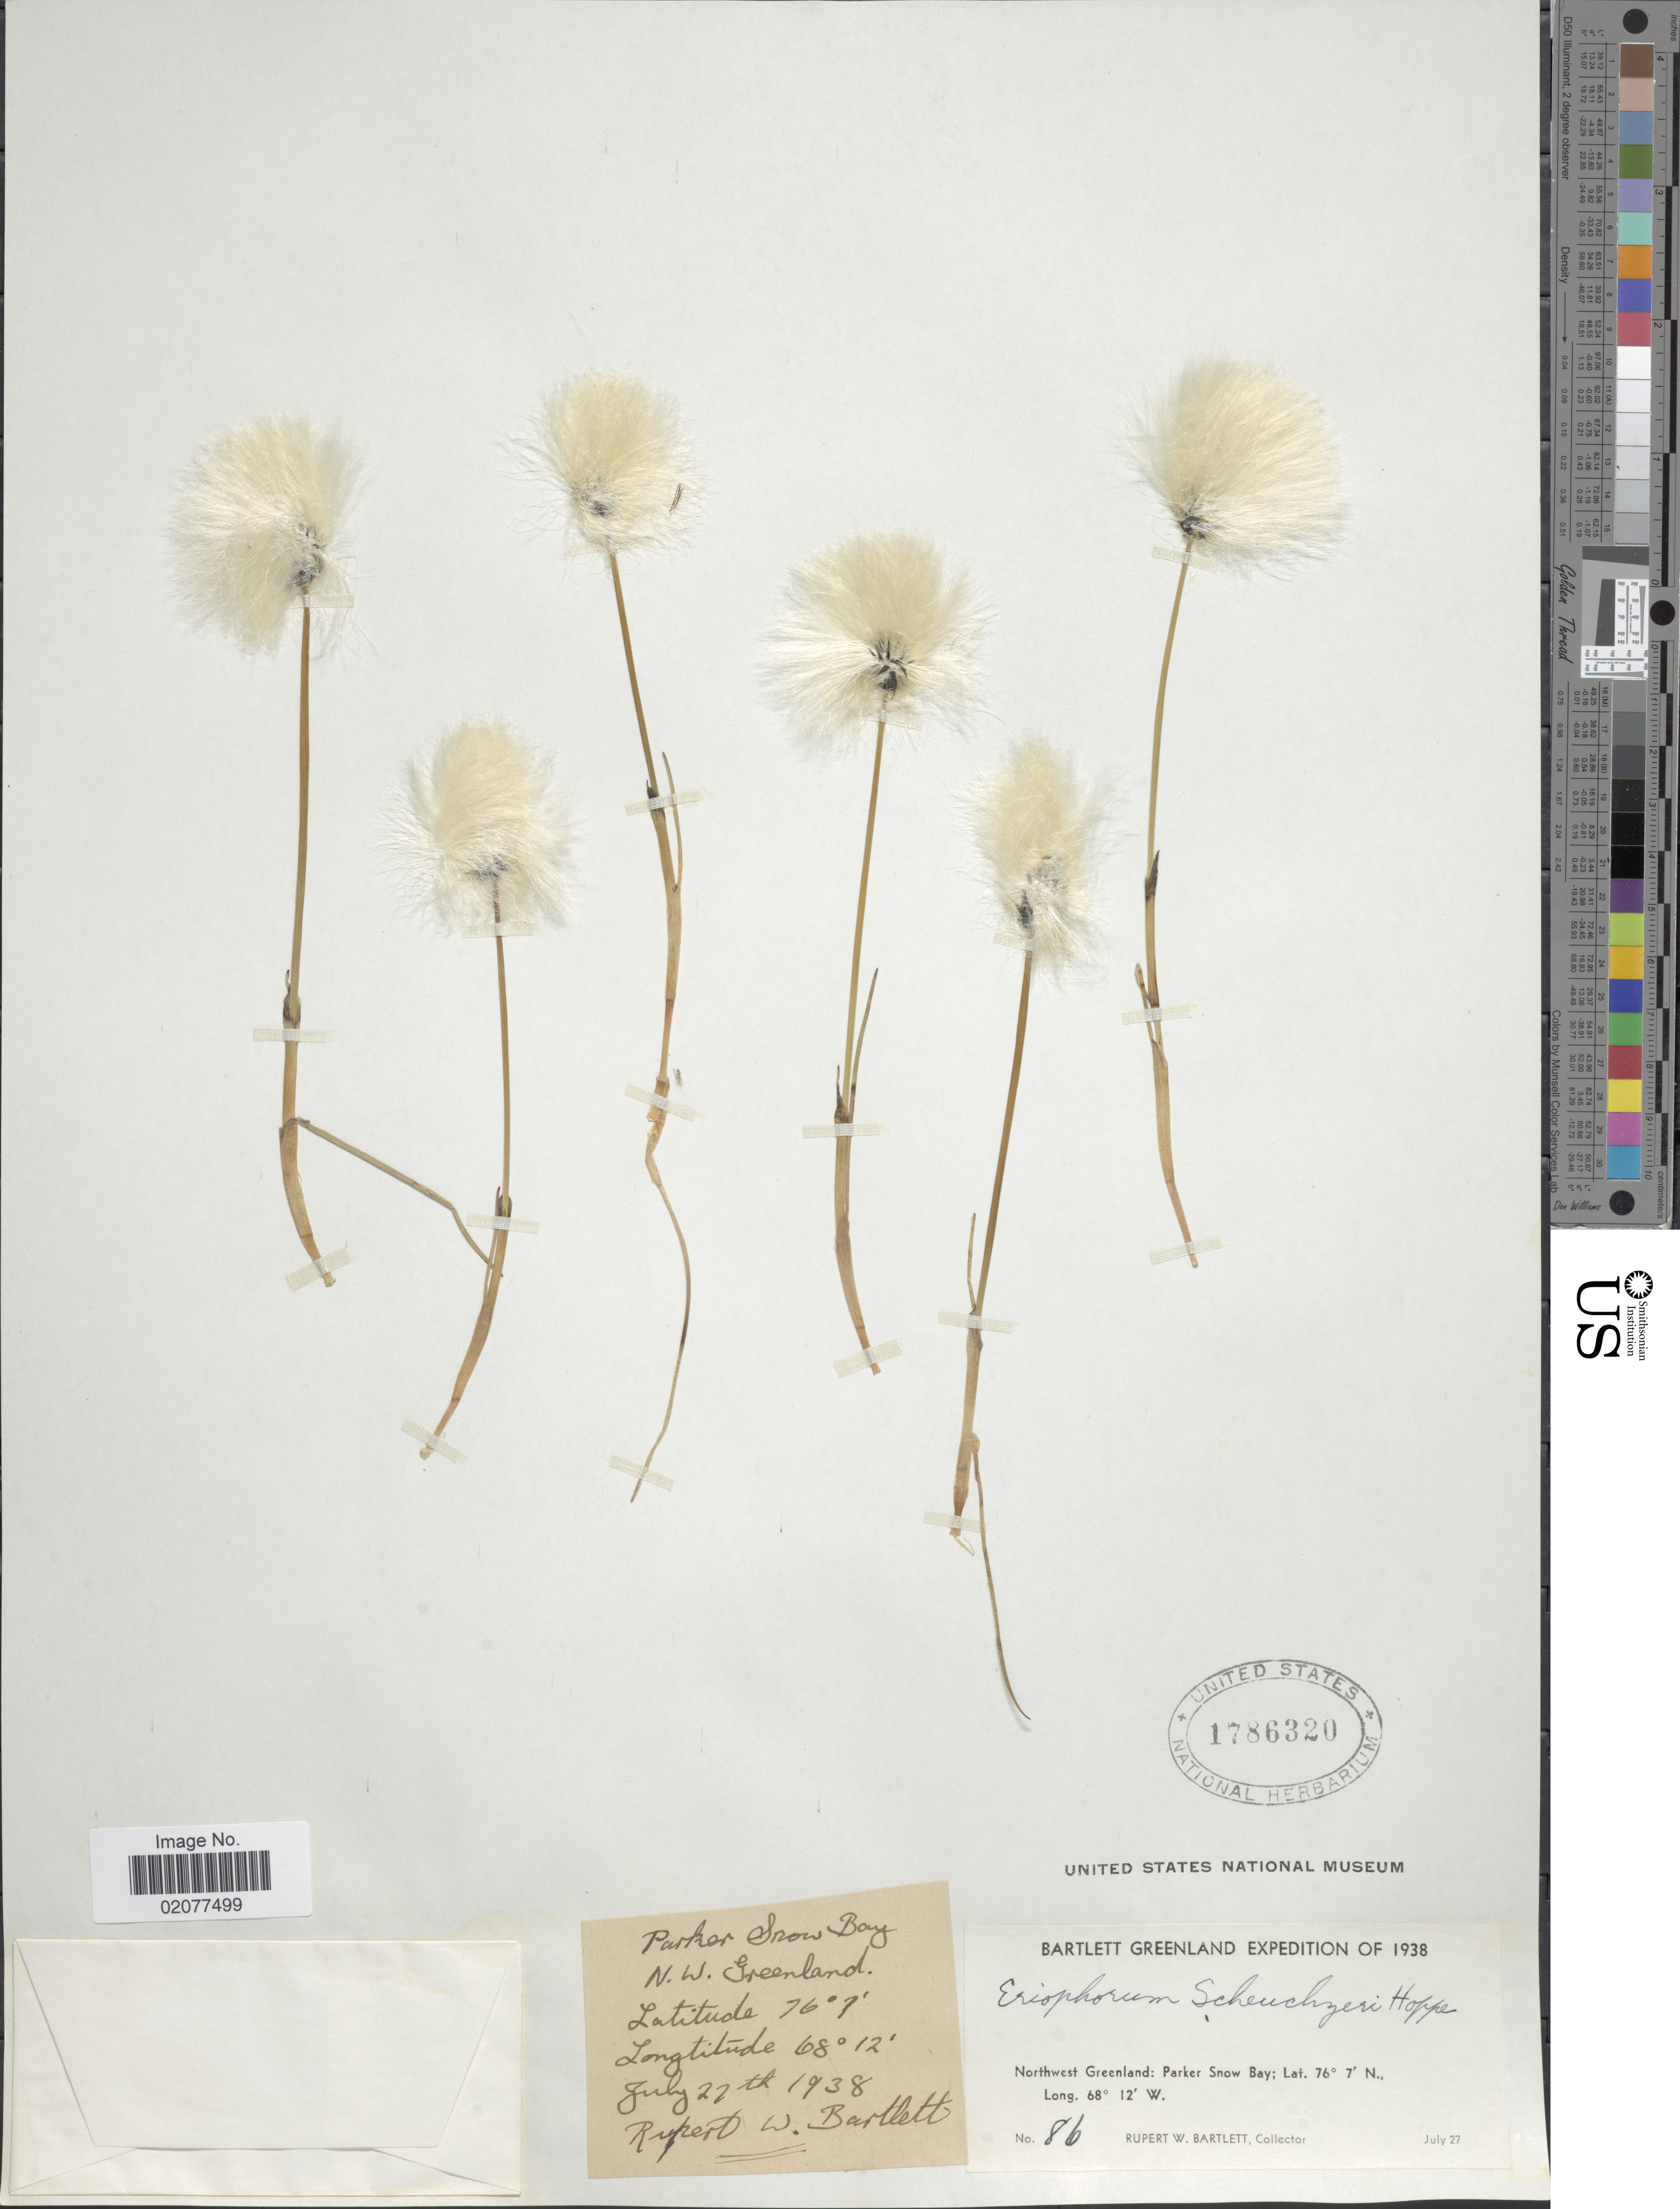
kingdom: Plantae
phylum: Tracheophyta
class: Liliopsida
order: Poales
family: Cyperaceae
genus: Eriophorum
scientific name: Eriophorum scheuchzeri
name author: Hoppe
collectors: R. W. Bartlett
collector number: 86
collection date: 1938-07-27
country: Greenland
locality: Greenland, Northwest Greenland: Parker Snow Bay.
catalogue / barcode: US 1786320